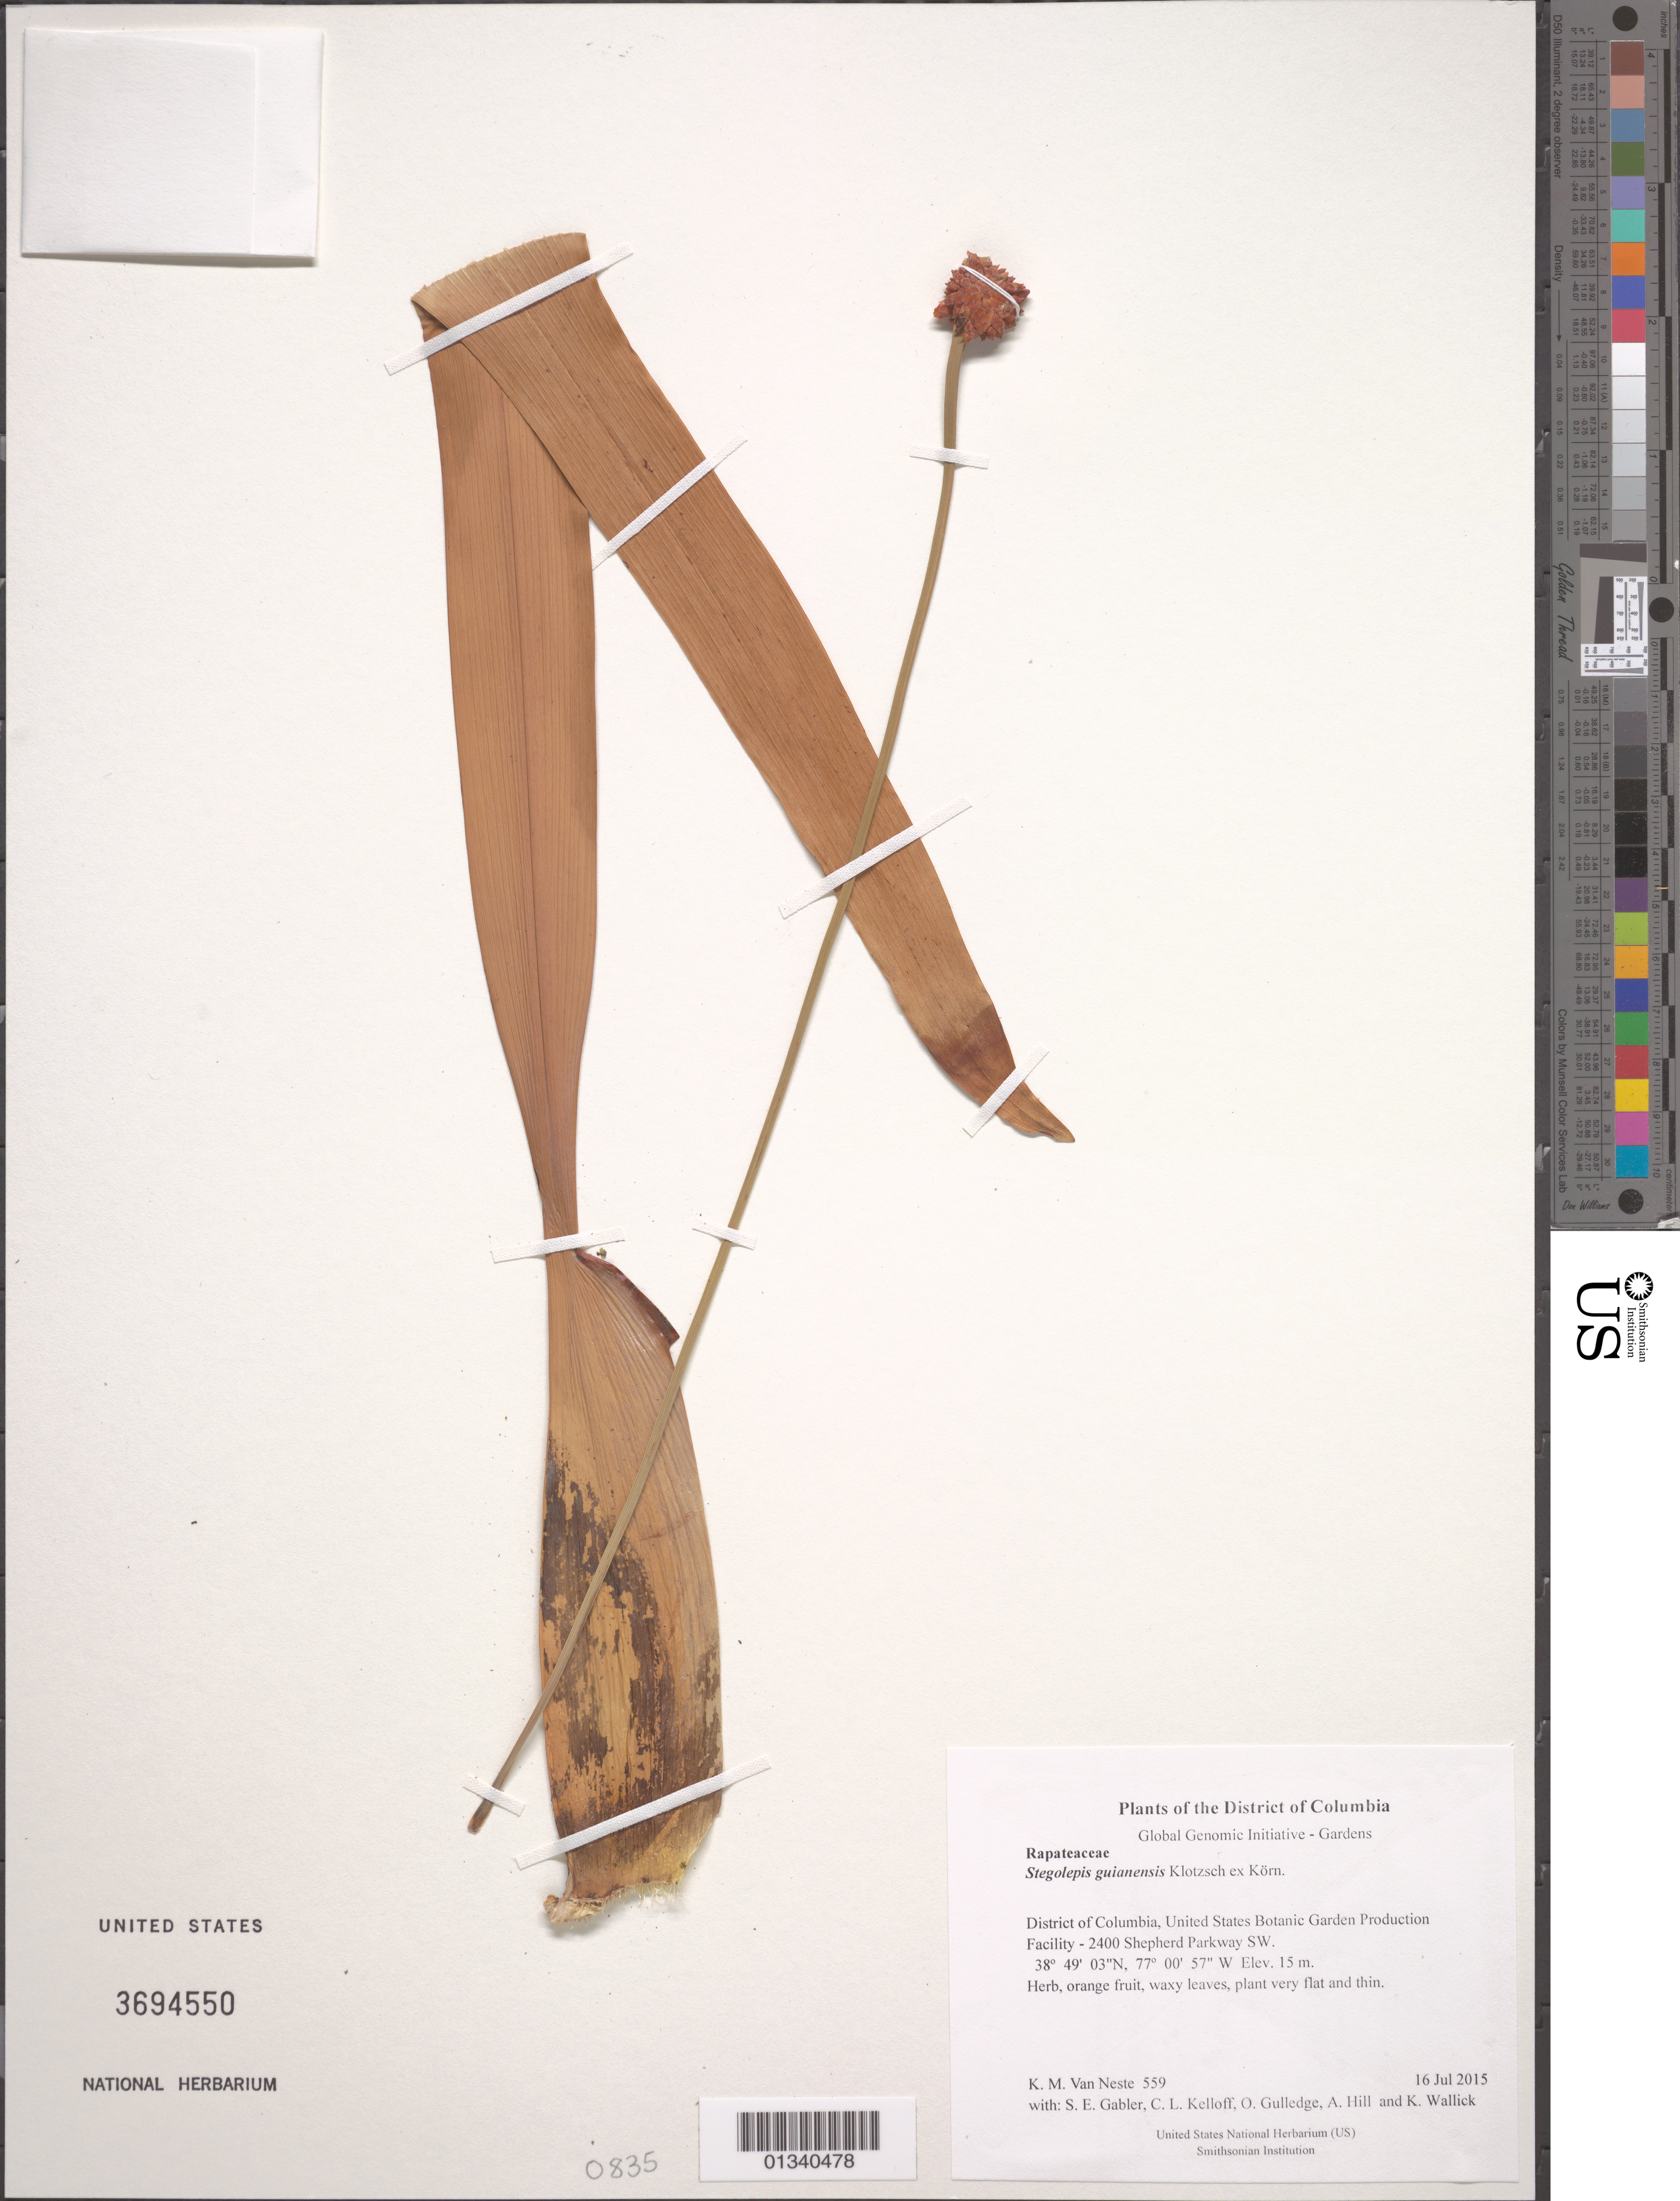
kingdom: Plantae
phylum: Tracheophyta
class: Liliopsida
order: Poales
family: Rapateaceae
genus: Stegolepis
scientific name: Stegolepis guianensis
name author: Klotzsch ex Körn.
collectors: K. M. Van Neste, S. E. Gabler, C. L. Kelloff, O. Gulledge, A. Hill & K. Wallick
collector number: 559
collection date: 2015-07-16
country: United States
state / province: District of Columbia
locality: United States Botanic Garden Production Facility - 2400 Shepherd Parkway SW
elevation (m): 15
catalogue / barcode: US 3694550